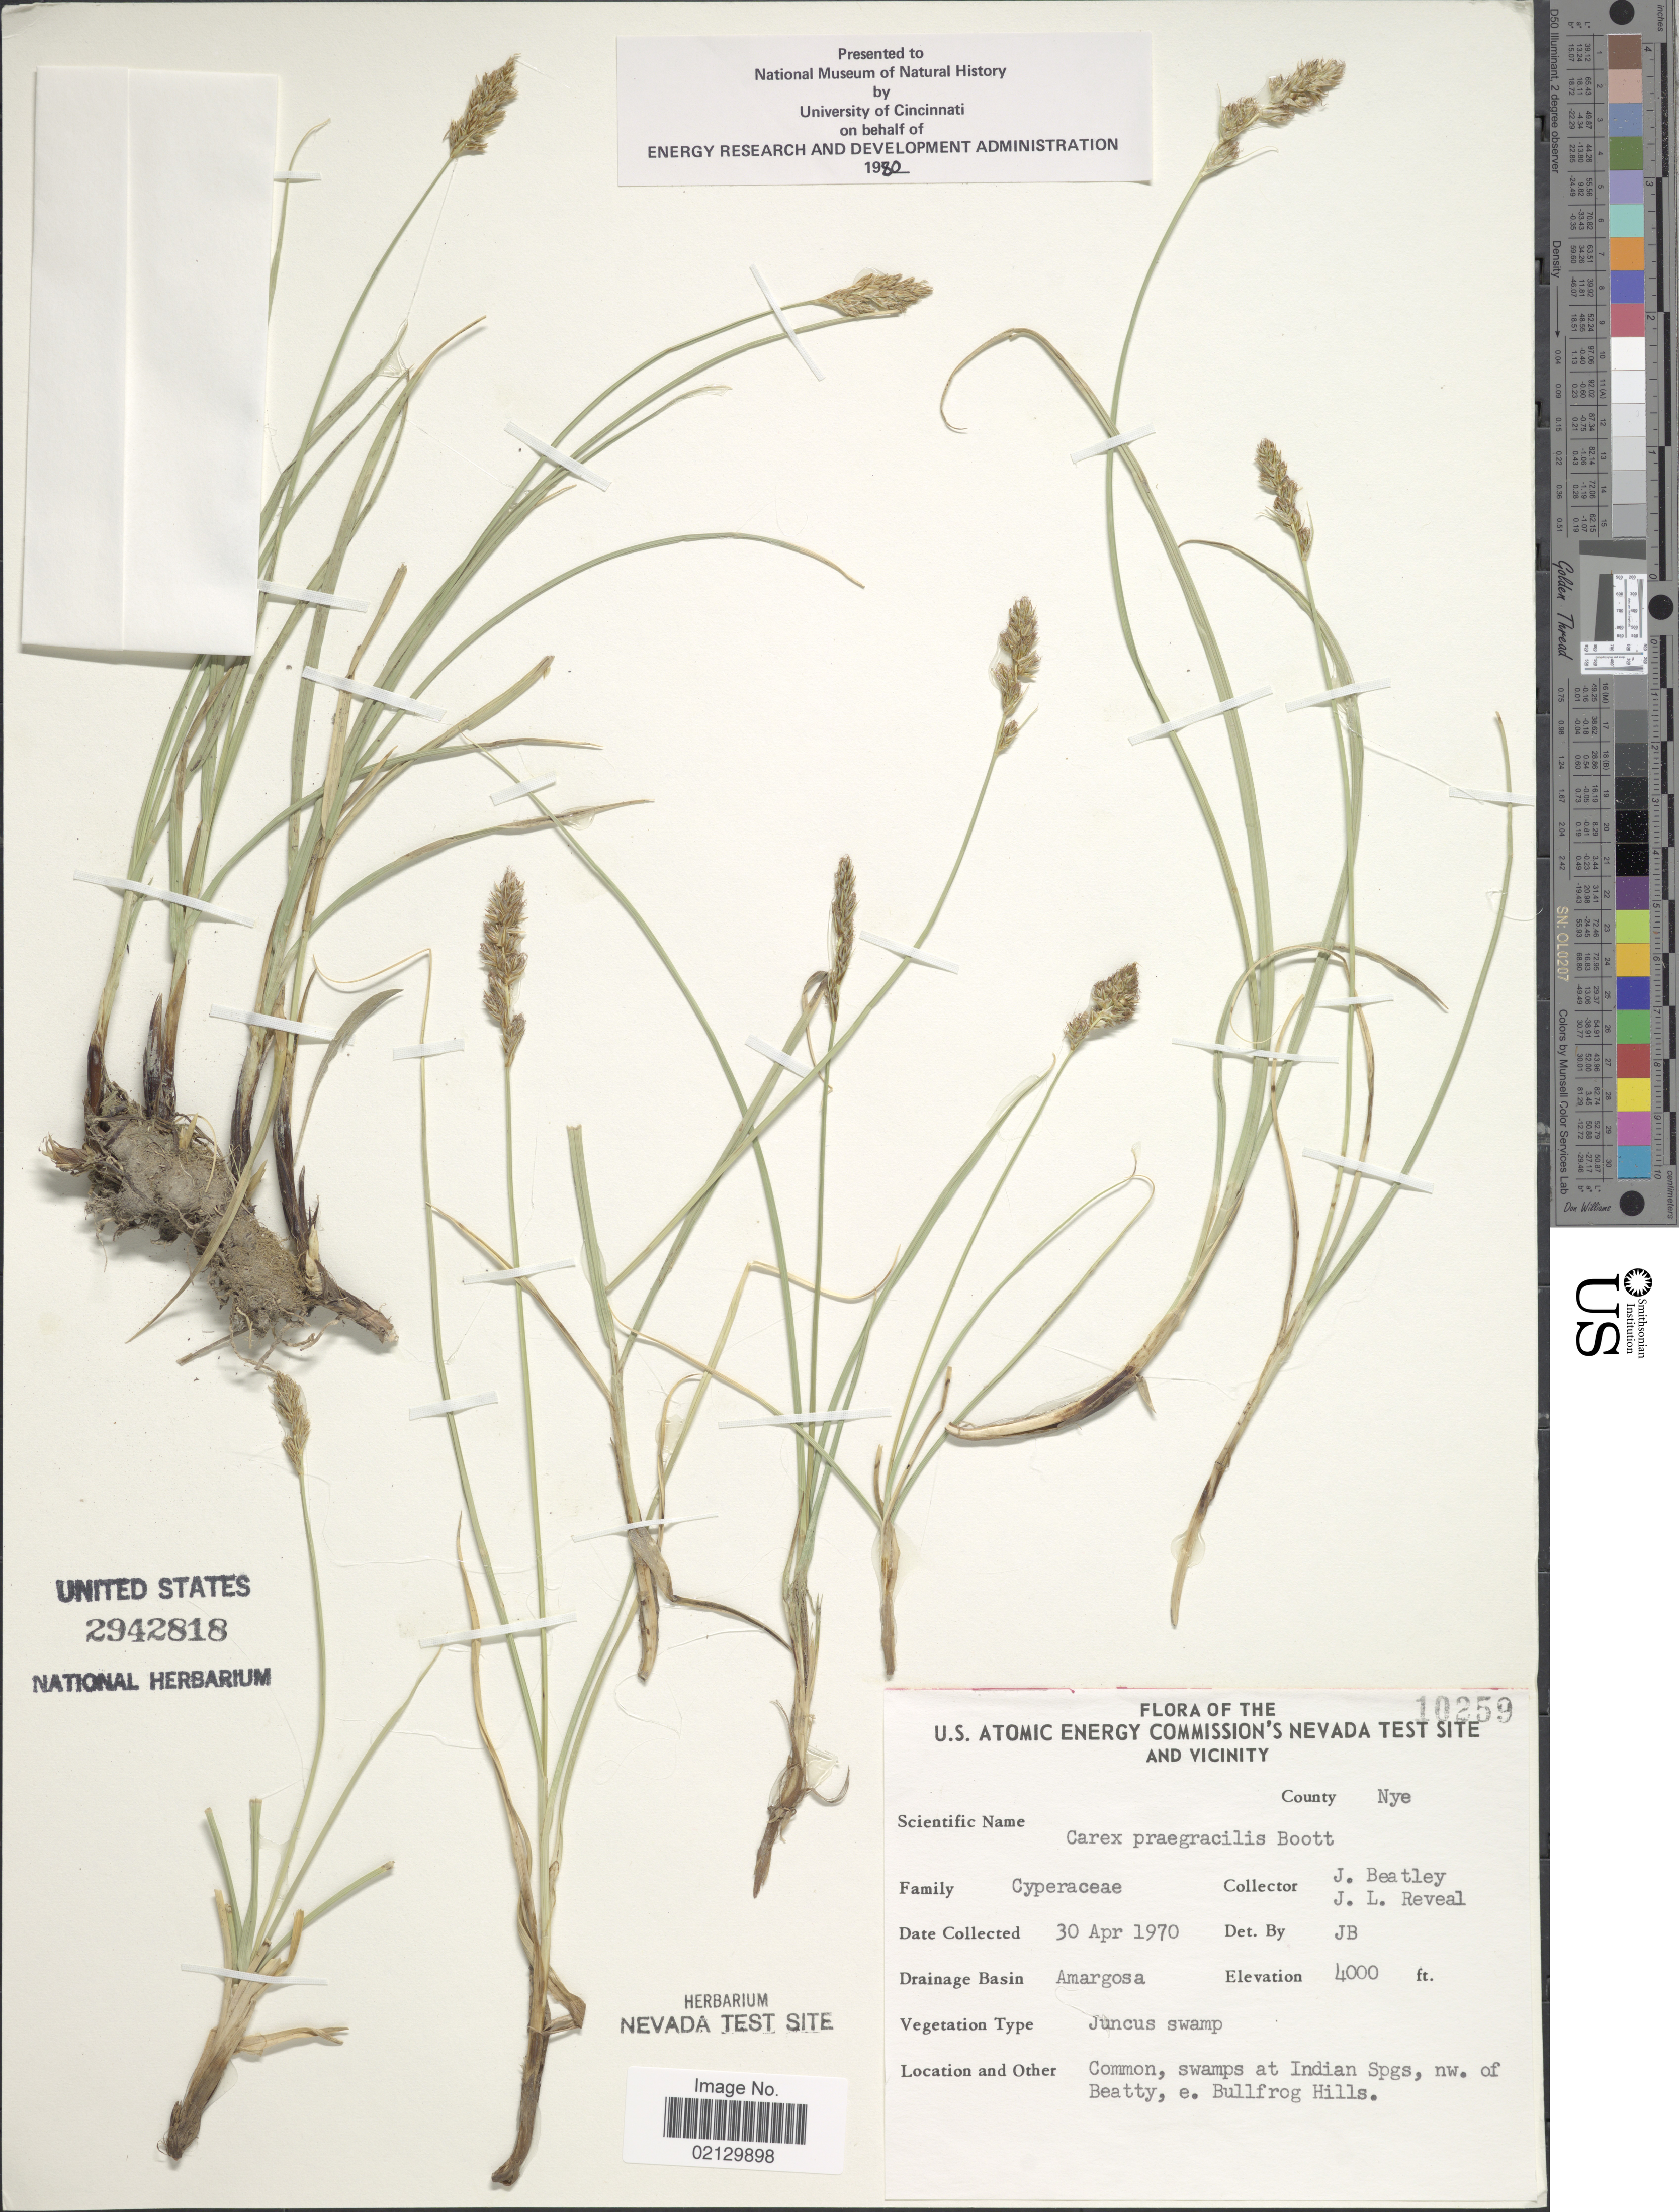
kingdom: Plantae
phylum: Tracheophyta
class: Liliopsida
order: Poales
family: Cyperaceae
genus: Carex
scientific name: Carex praegracilis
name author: W. Boott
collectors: J. C. Beatley & J. Reveal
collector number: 10259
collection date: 1970-04-30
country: United States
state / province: Nevada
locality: U.S. Atomic Energy Commission's Nevada Test site and vicinity. County Nye. Amargosa, Juncus swamp. swamps at Indian Spgs, nw,. of Beatty, e. Bullfrog Hills.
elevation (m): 1219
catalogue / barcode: US 2942818